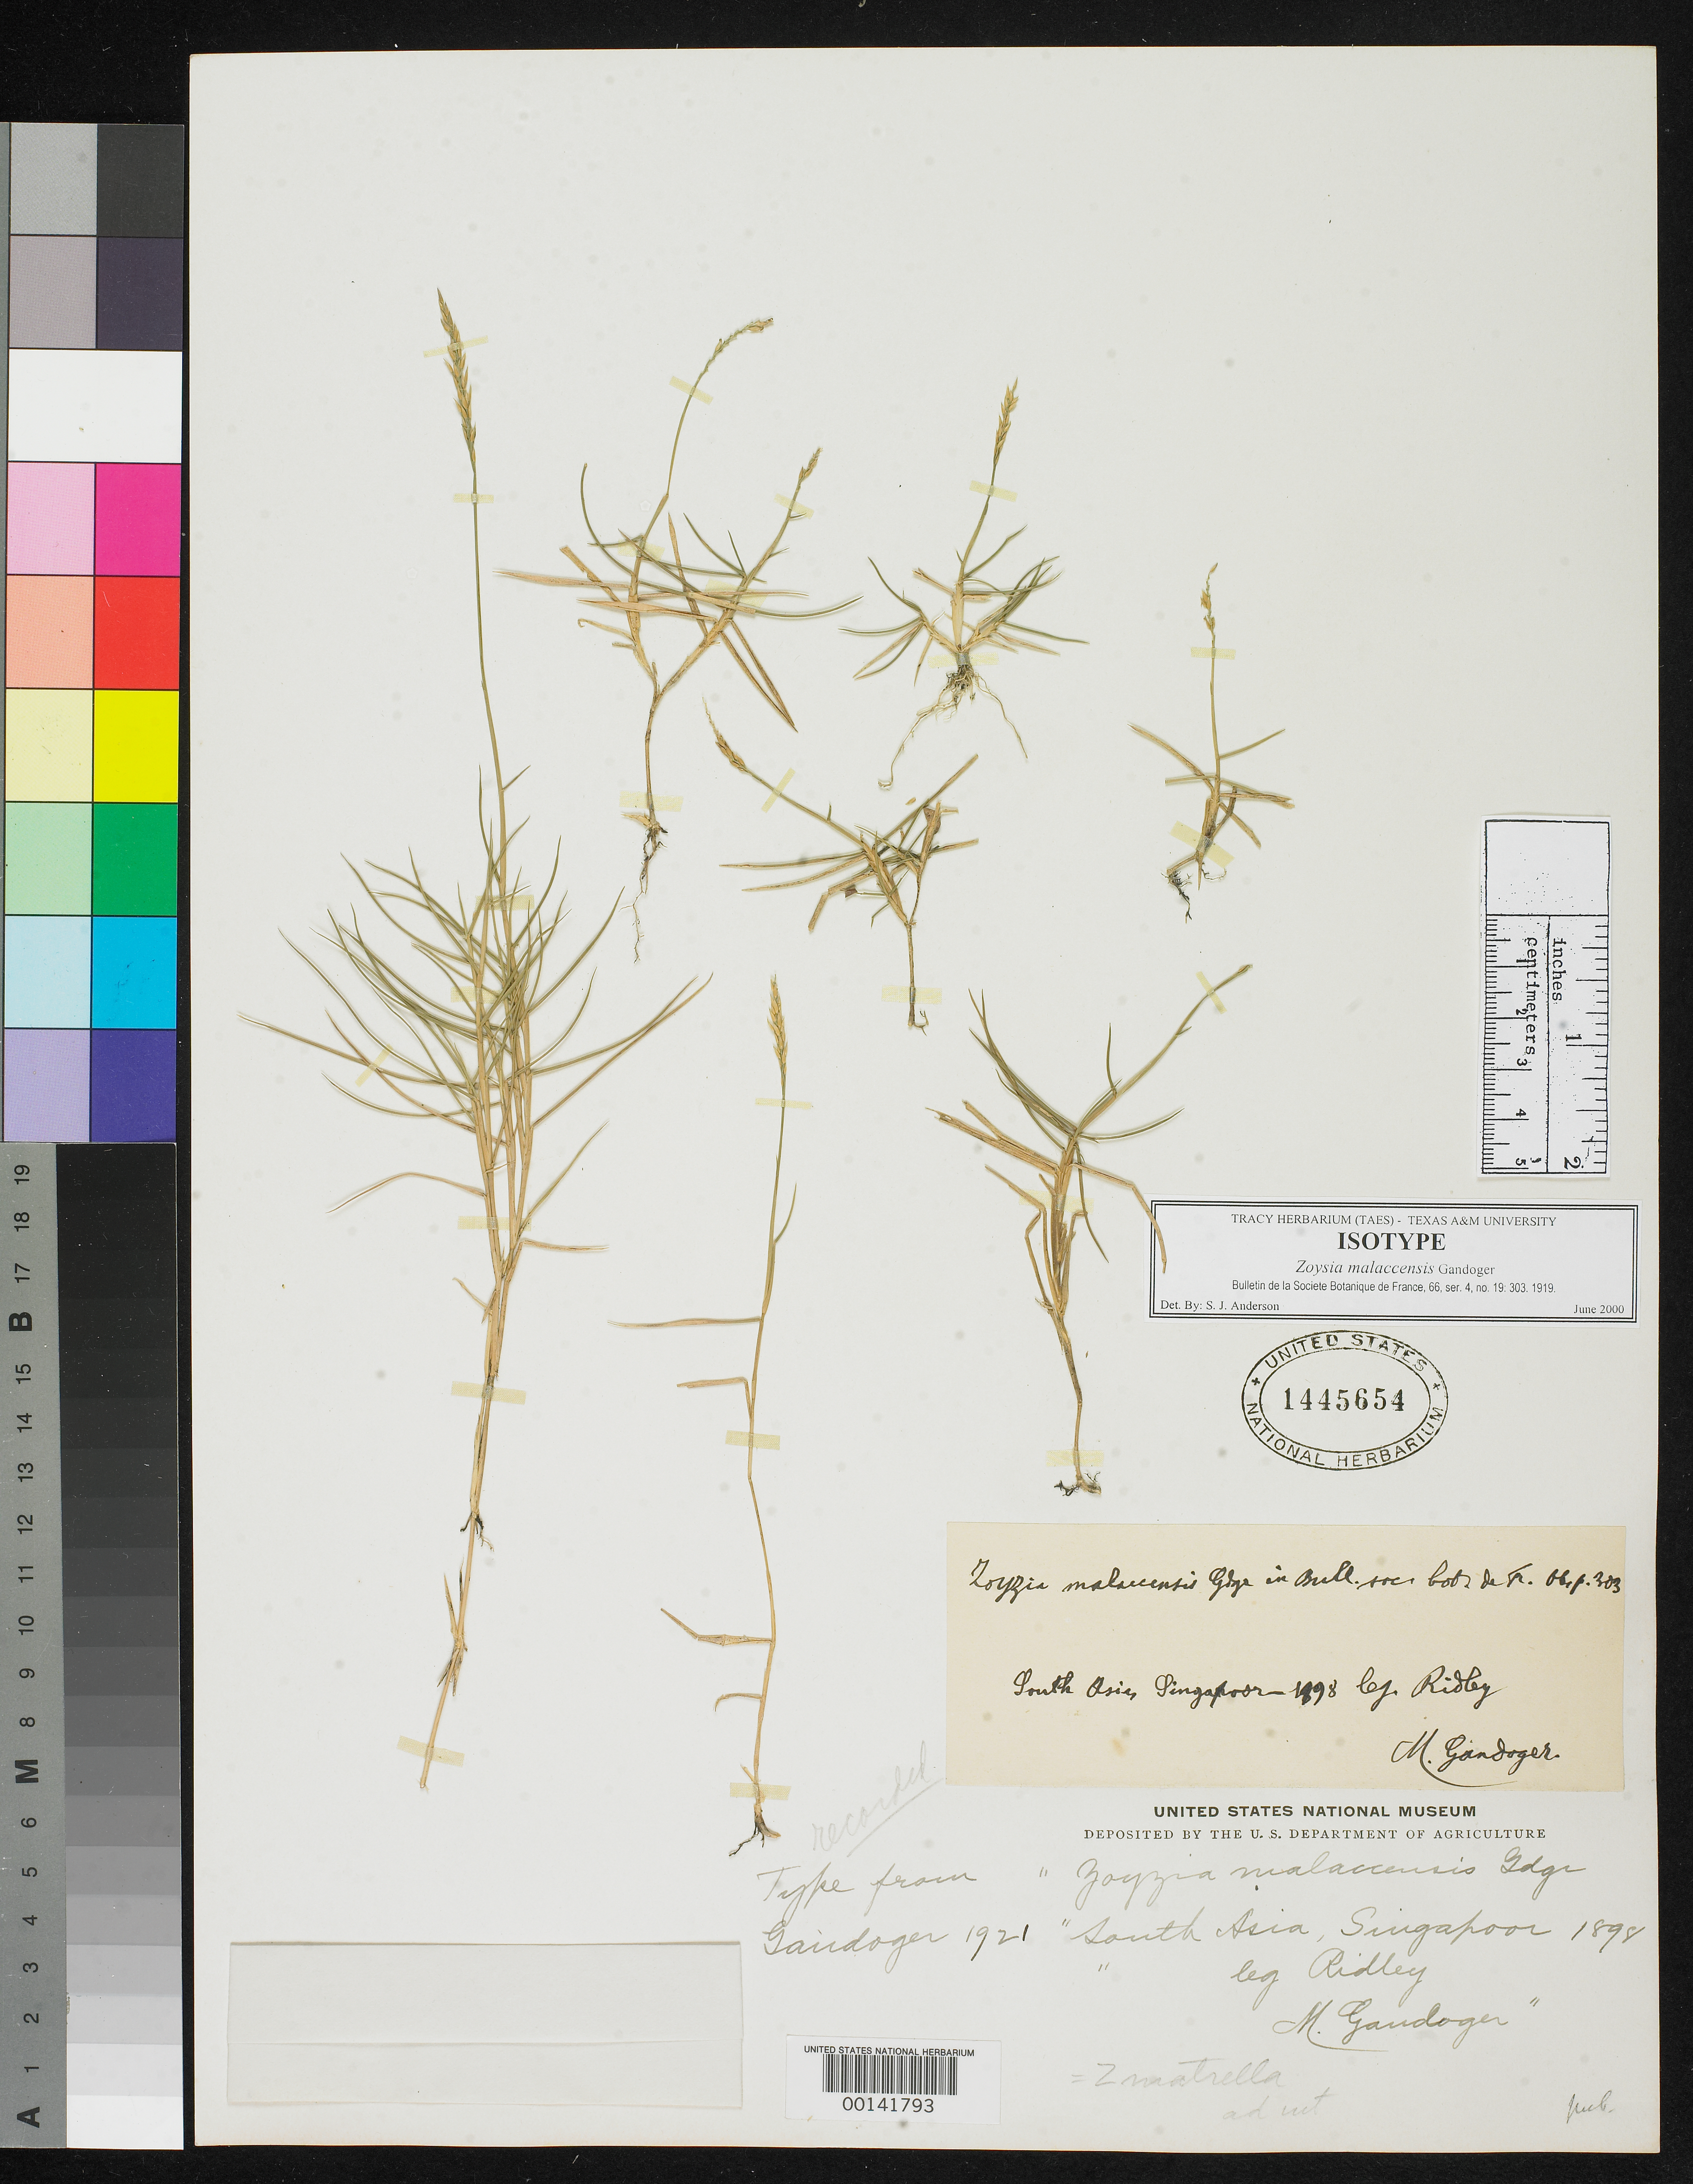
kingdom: Plantae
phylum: Tracheophyta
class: Liliopsida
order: Poales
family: Poaceae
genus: Zoysia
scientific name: Zoysia malaccensis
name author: Gand.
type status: Isotype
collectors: H. N. Ridley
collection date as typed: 1898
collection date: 1898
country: Singapore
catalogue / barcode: US 1445654